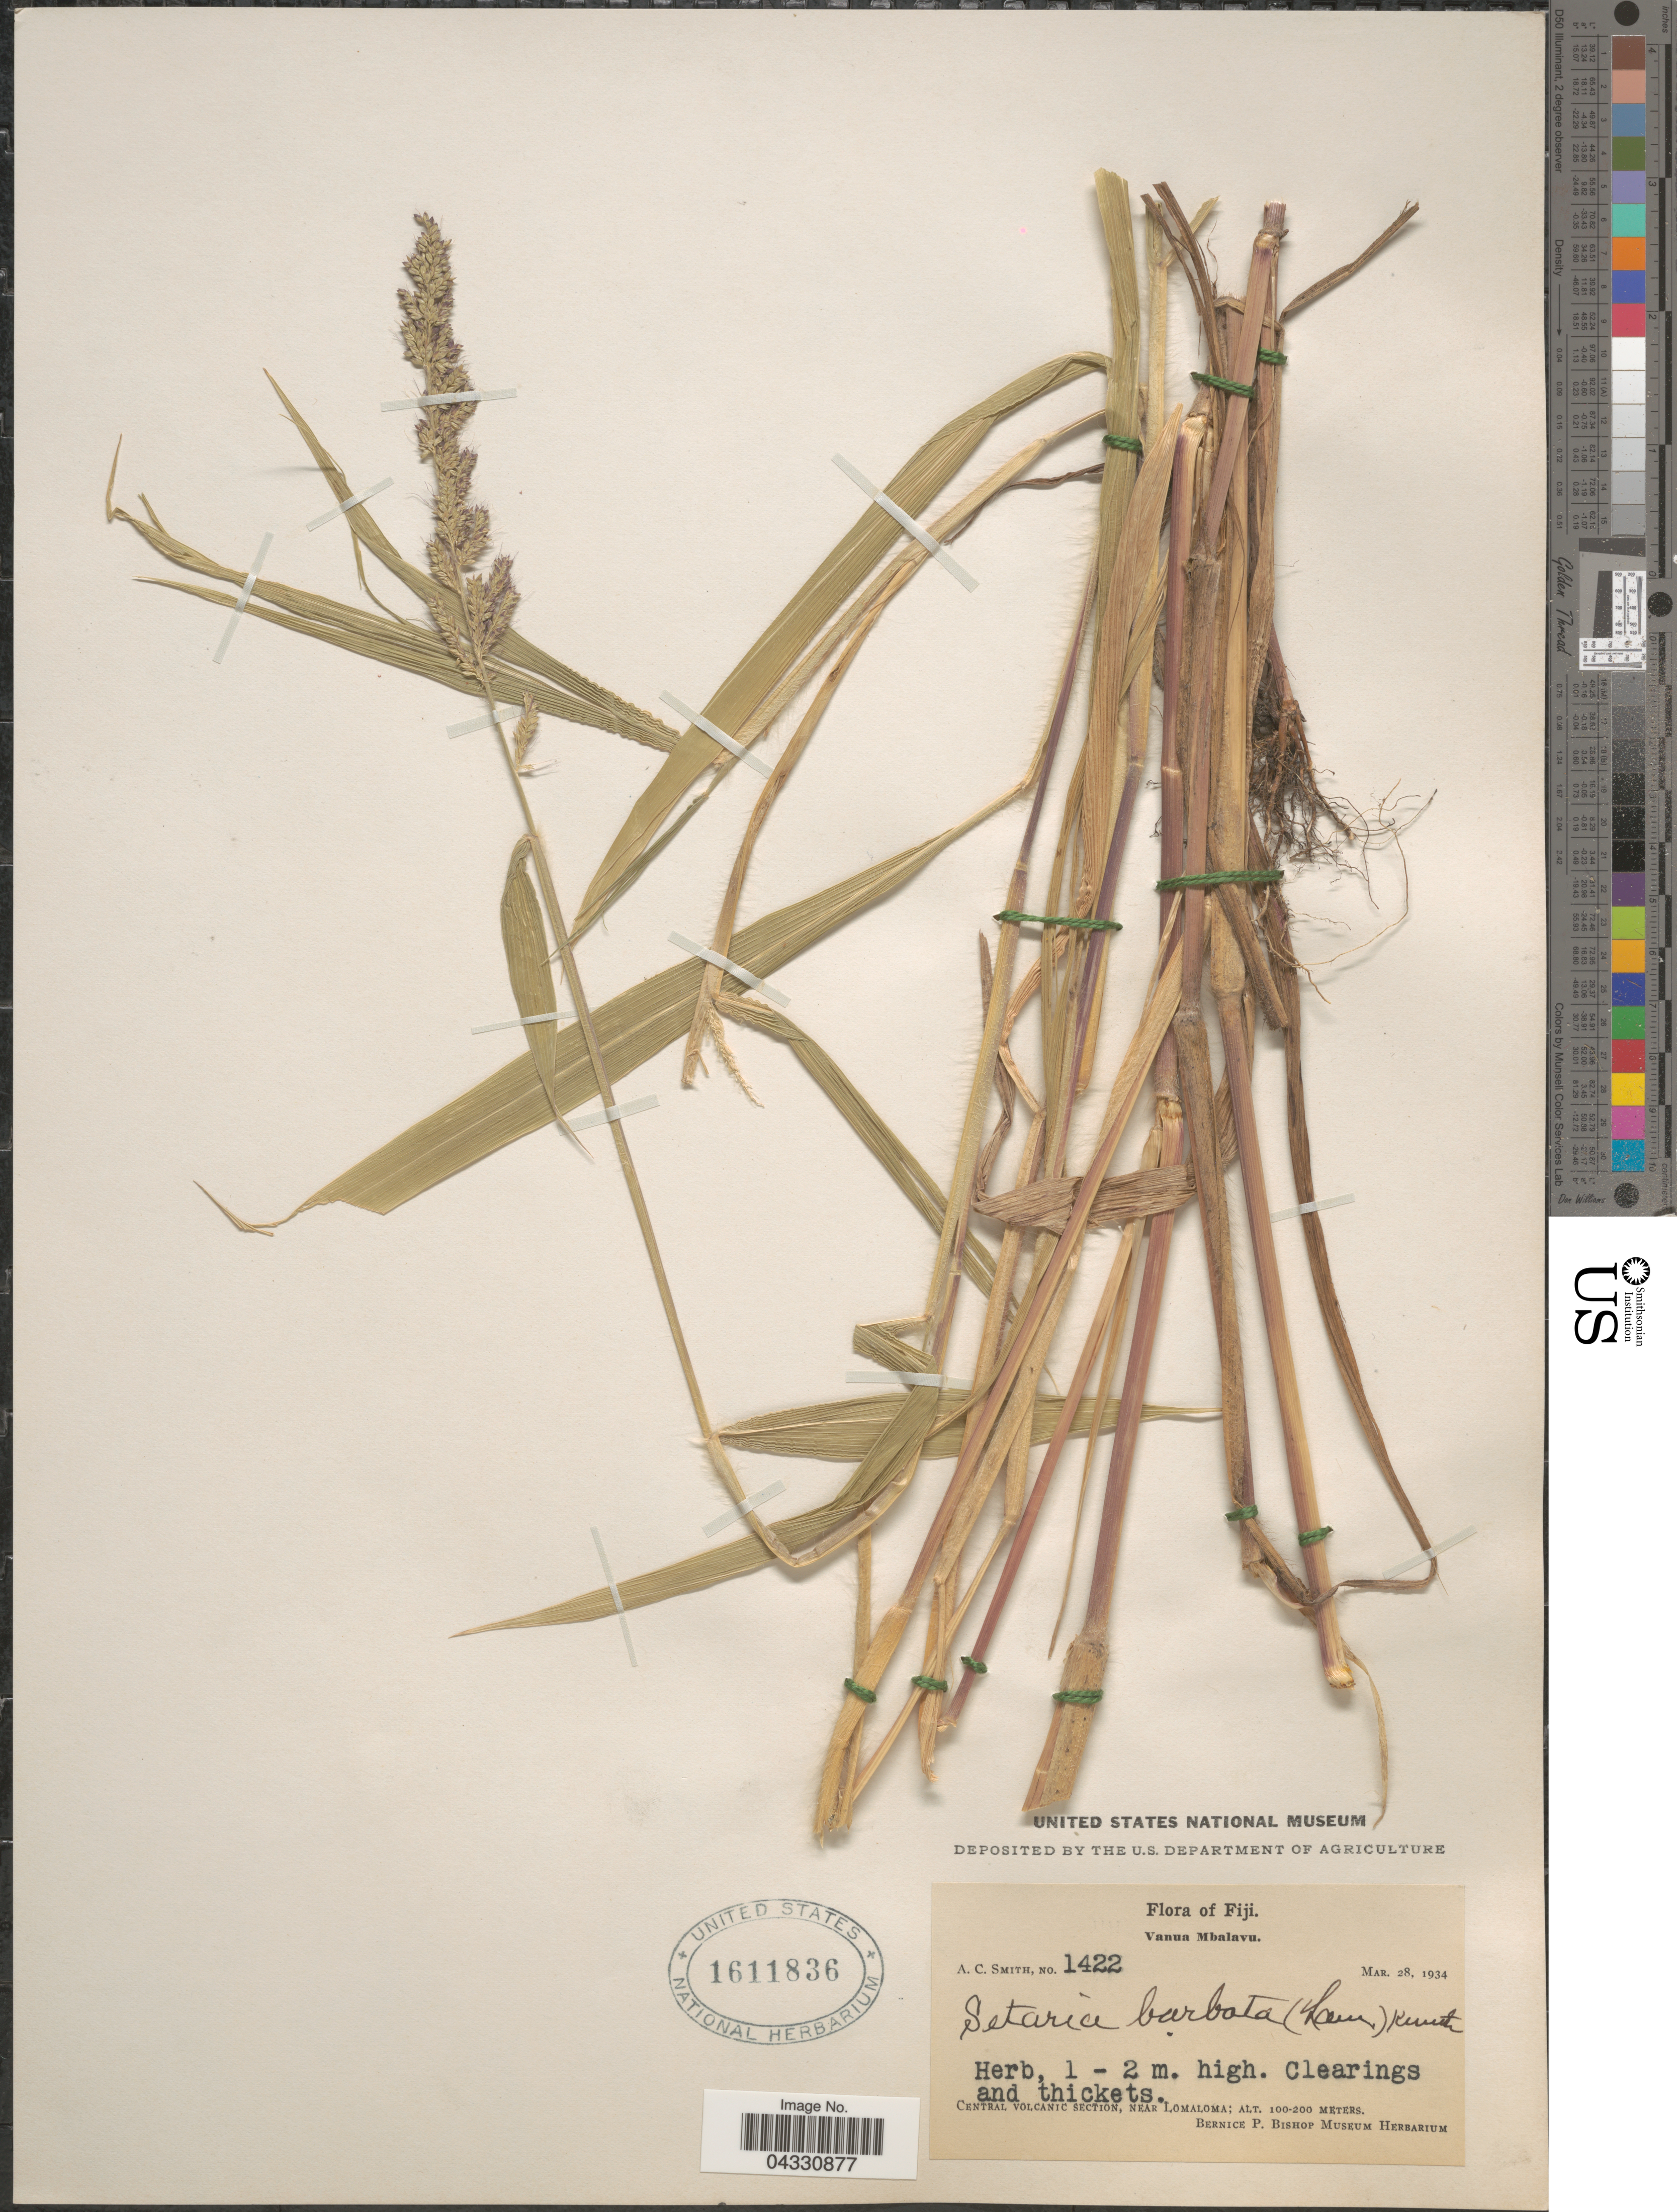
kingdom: Plantae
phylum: Tracheophyta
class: Liliopsida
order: Poales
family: Poaceae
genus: Setaria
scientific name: Setaria barbata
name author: (Lam.) Kunth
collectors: A. C. Smith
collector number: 1422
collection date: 1934-03-28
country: Fiji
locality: Vanua Mbalavu. Central Volcanic Section, near Lomaloma.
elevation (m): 100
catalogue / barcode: US 1611836